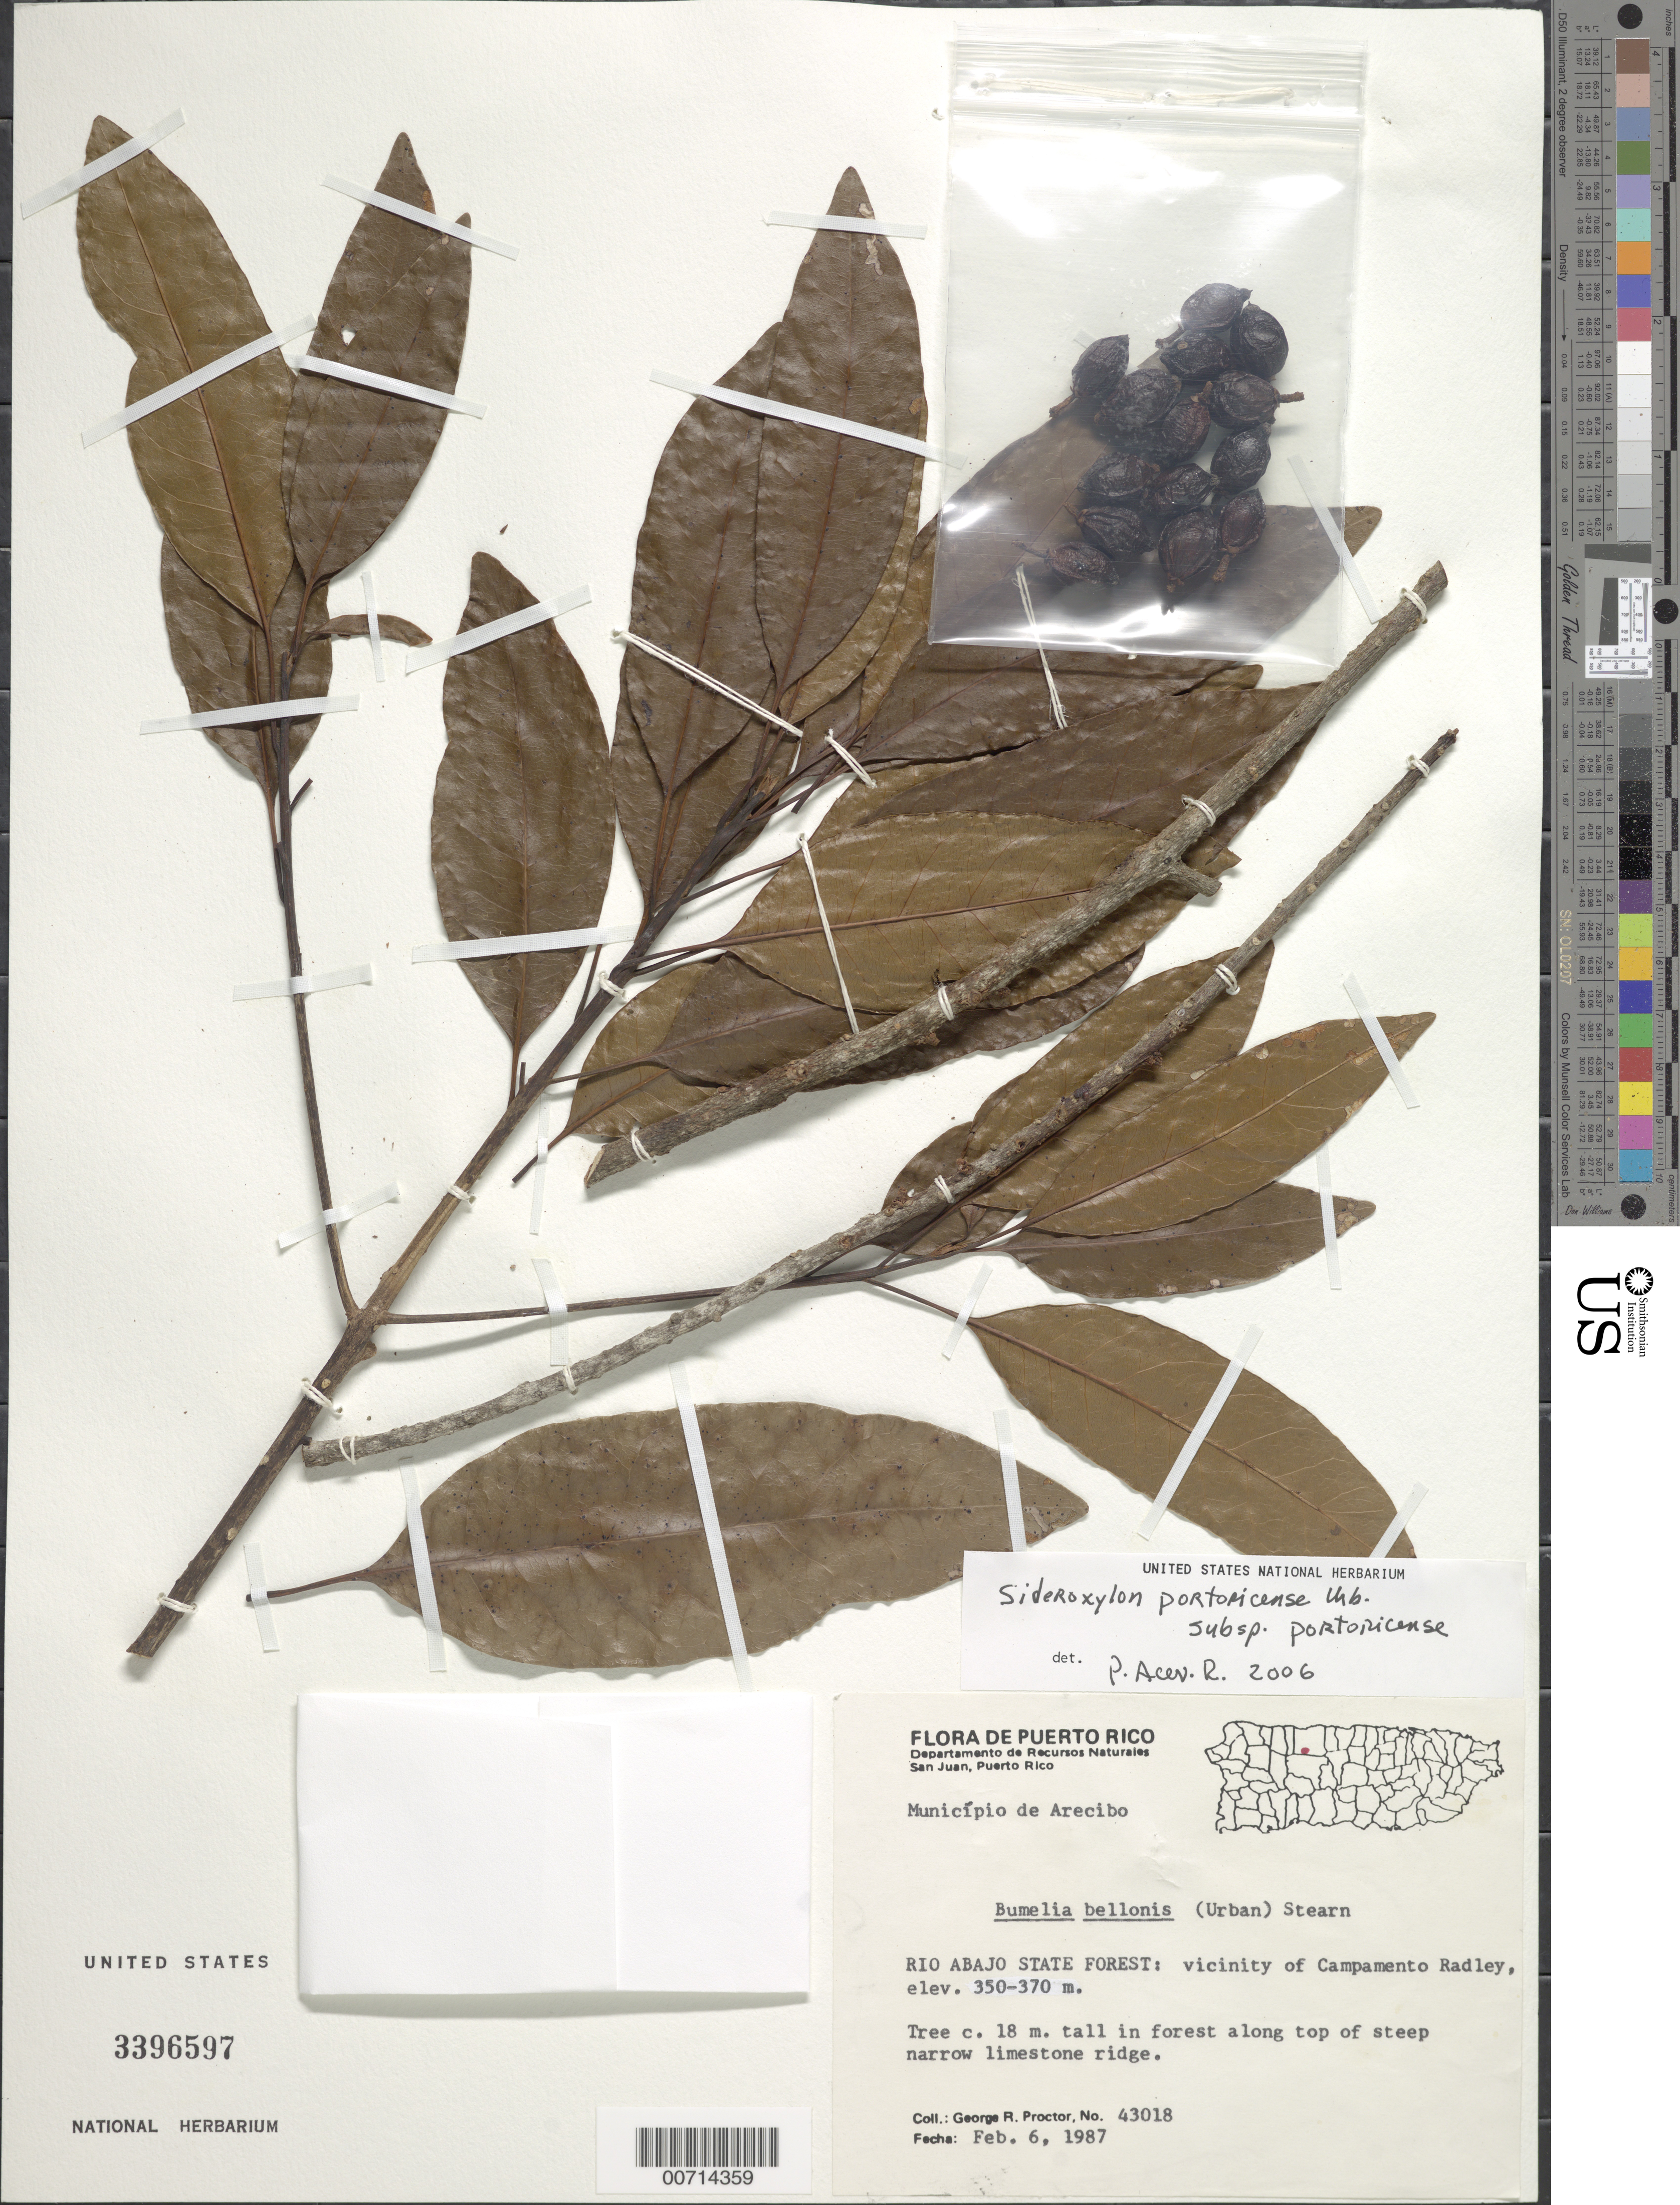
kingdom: Plantae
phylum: Tracheophyta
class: Magnoliopsida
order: Ericales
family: Sapotaceae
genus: Sideroxylon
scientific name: Sideroxylon portoricense subsp. portoricense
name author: Urb.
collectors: G. R. Proctor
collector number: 43018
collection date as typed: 06 Feb 1987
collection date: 1987-02-06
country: Puerto Rico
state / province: Arecibo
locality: Rio Abajo State Forest: vic of Campamento Radley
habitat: Forest along top of steep narrow limestone ridge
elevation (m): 350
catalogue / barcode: US 3396597